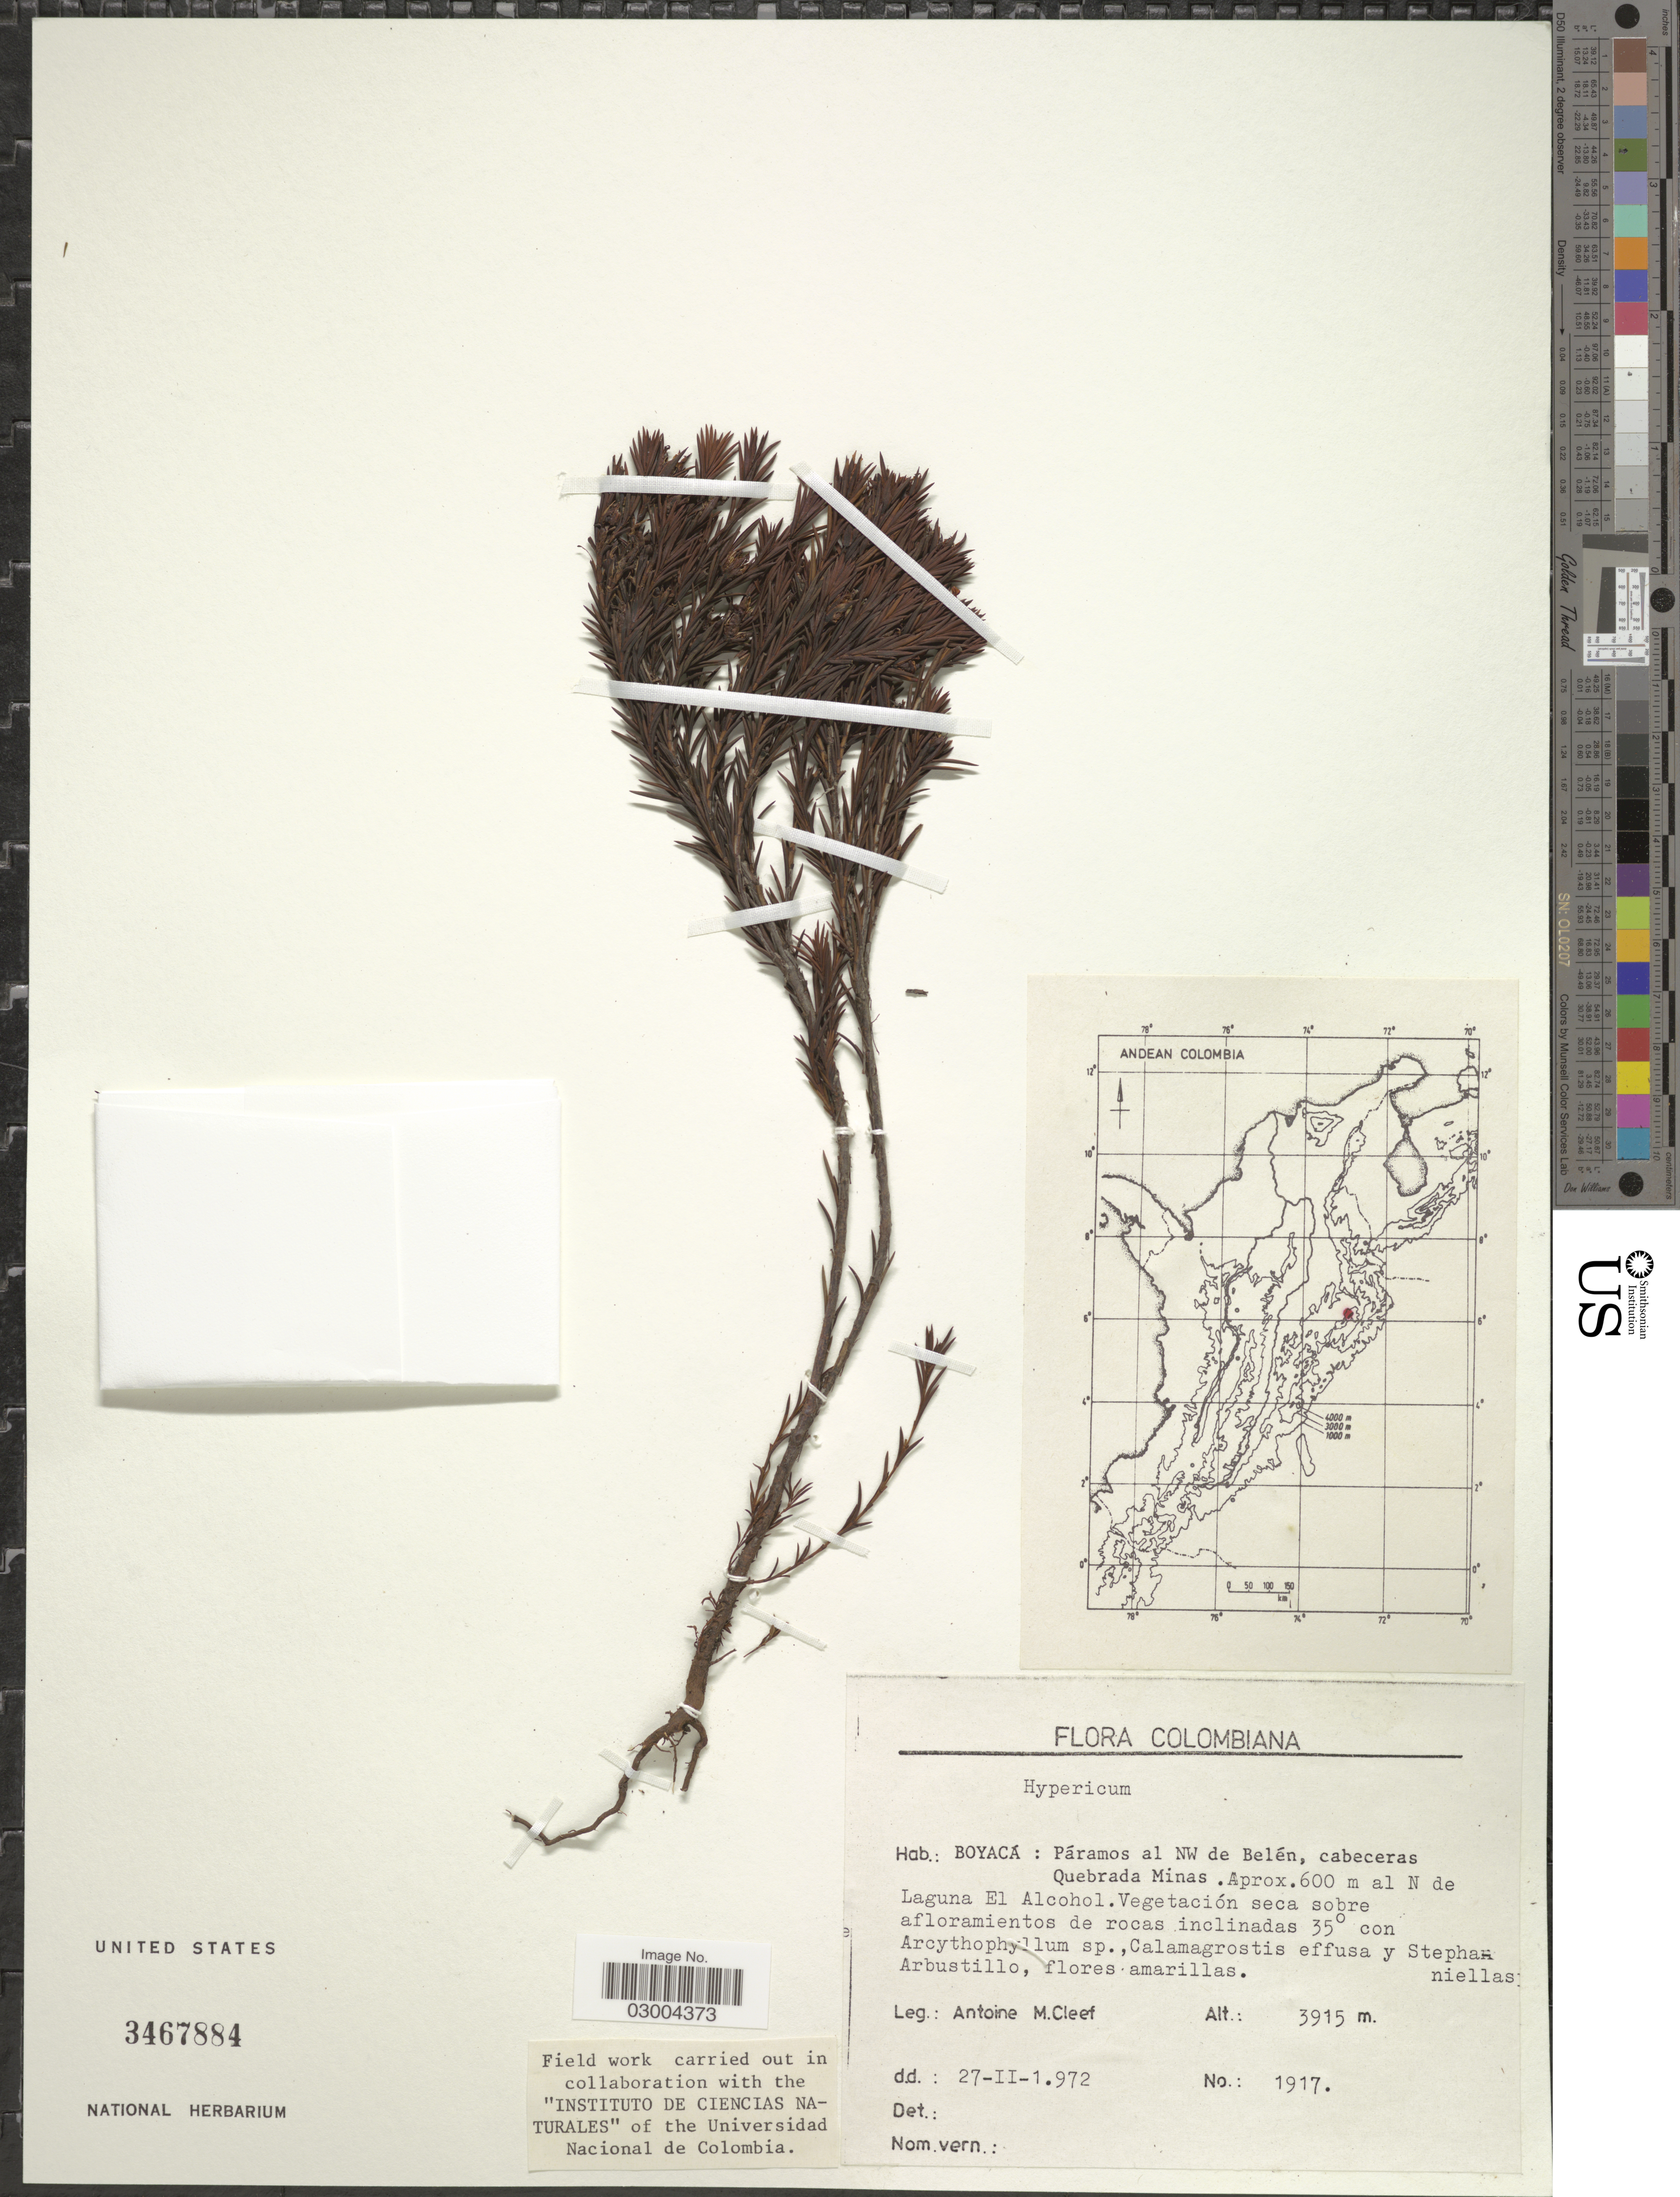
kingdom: Plantae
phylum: Tracheophyta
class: Magnoliopsida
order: Malpighiales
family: Hypericaceae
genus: Hypericum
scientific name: Hypericum sp.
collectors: A. M. Cleef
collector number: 1917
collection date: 1972-02-27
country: Colombia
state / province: Boyacá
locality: Páramos al NW de Belén, cabeceras Quebrada Minas. Aprox. 600 m Al N de Laguna El Alcohol.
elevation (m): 3915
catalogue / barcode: US 3467884